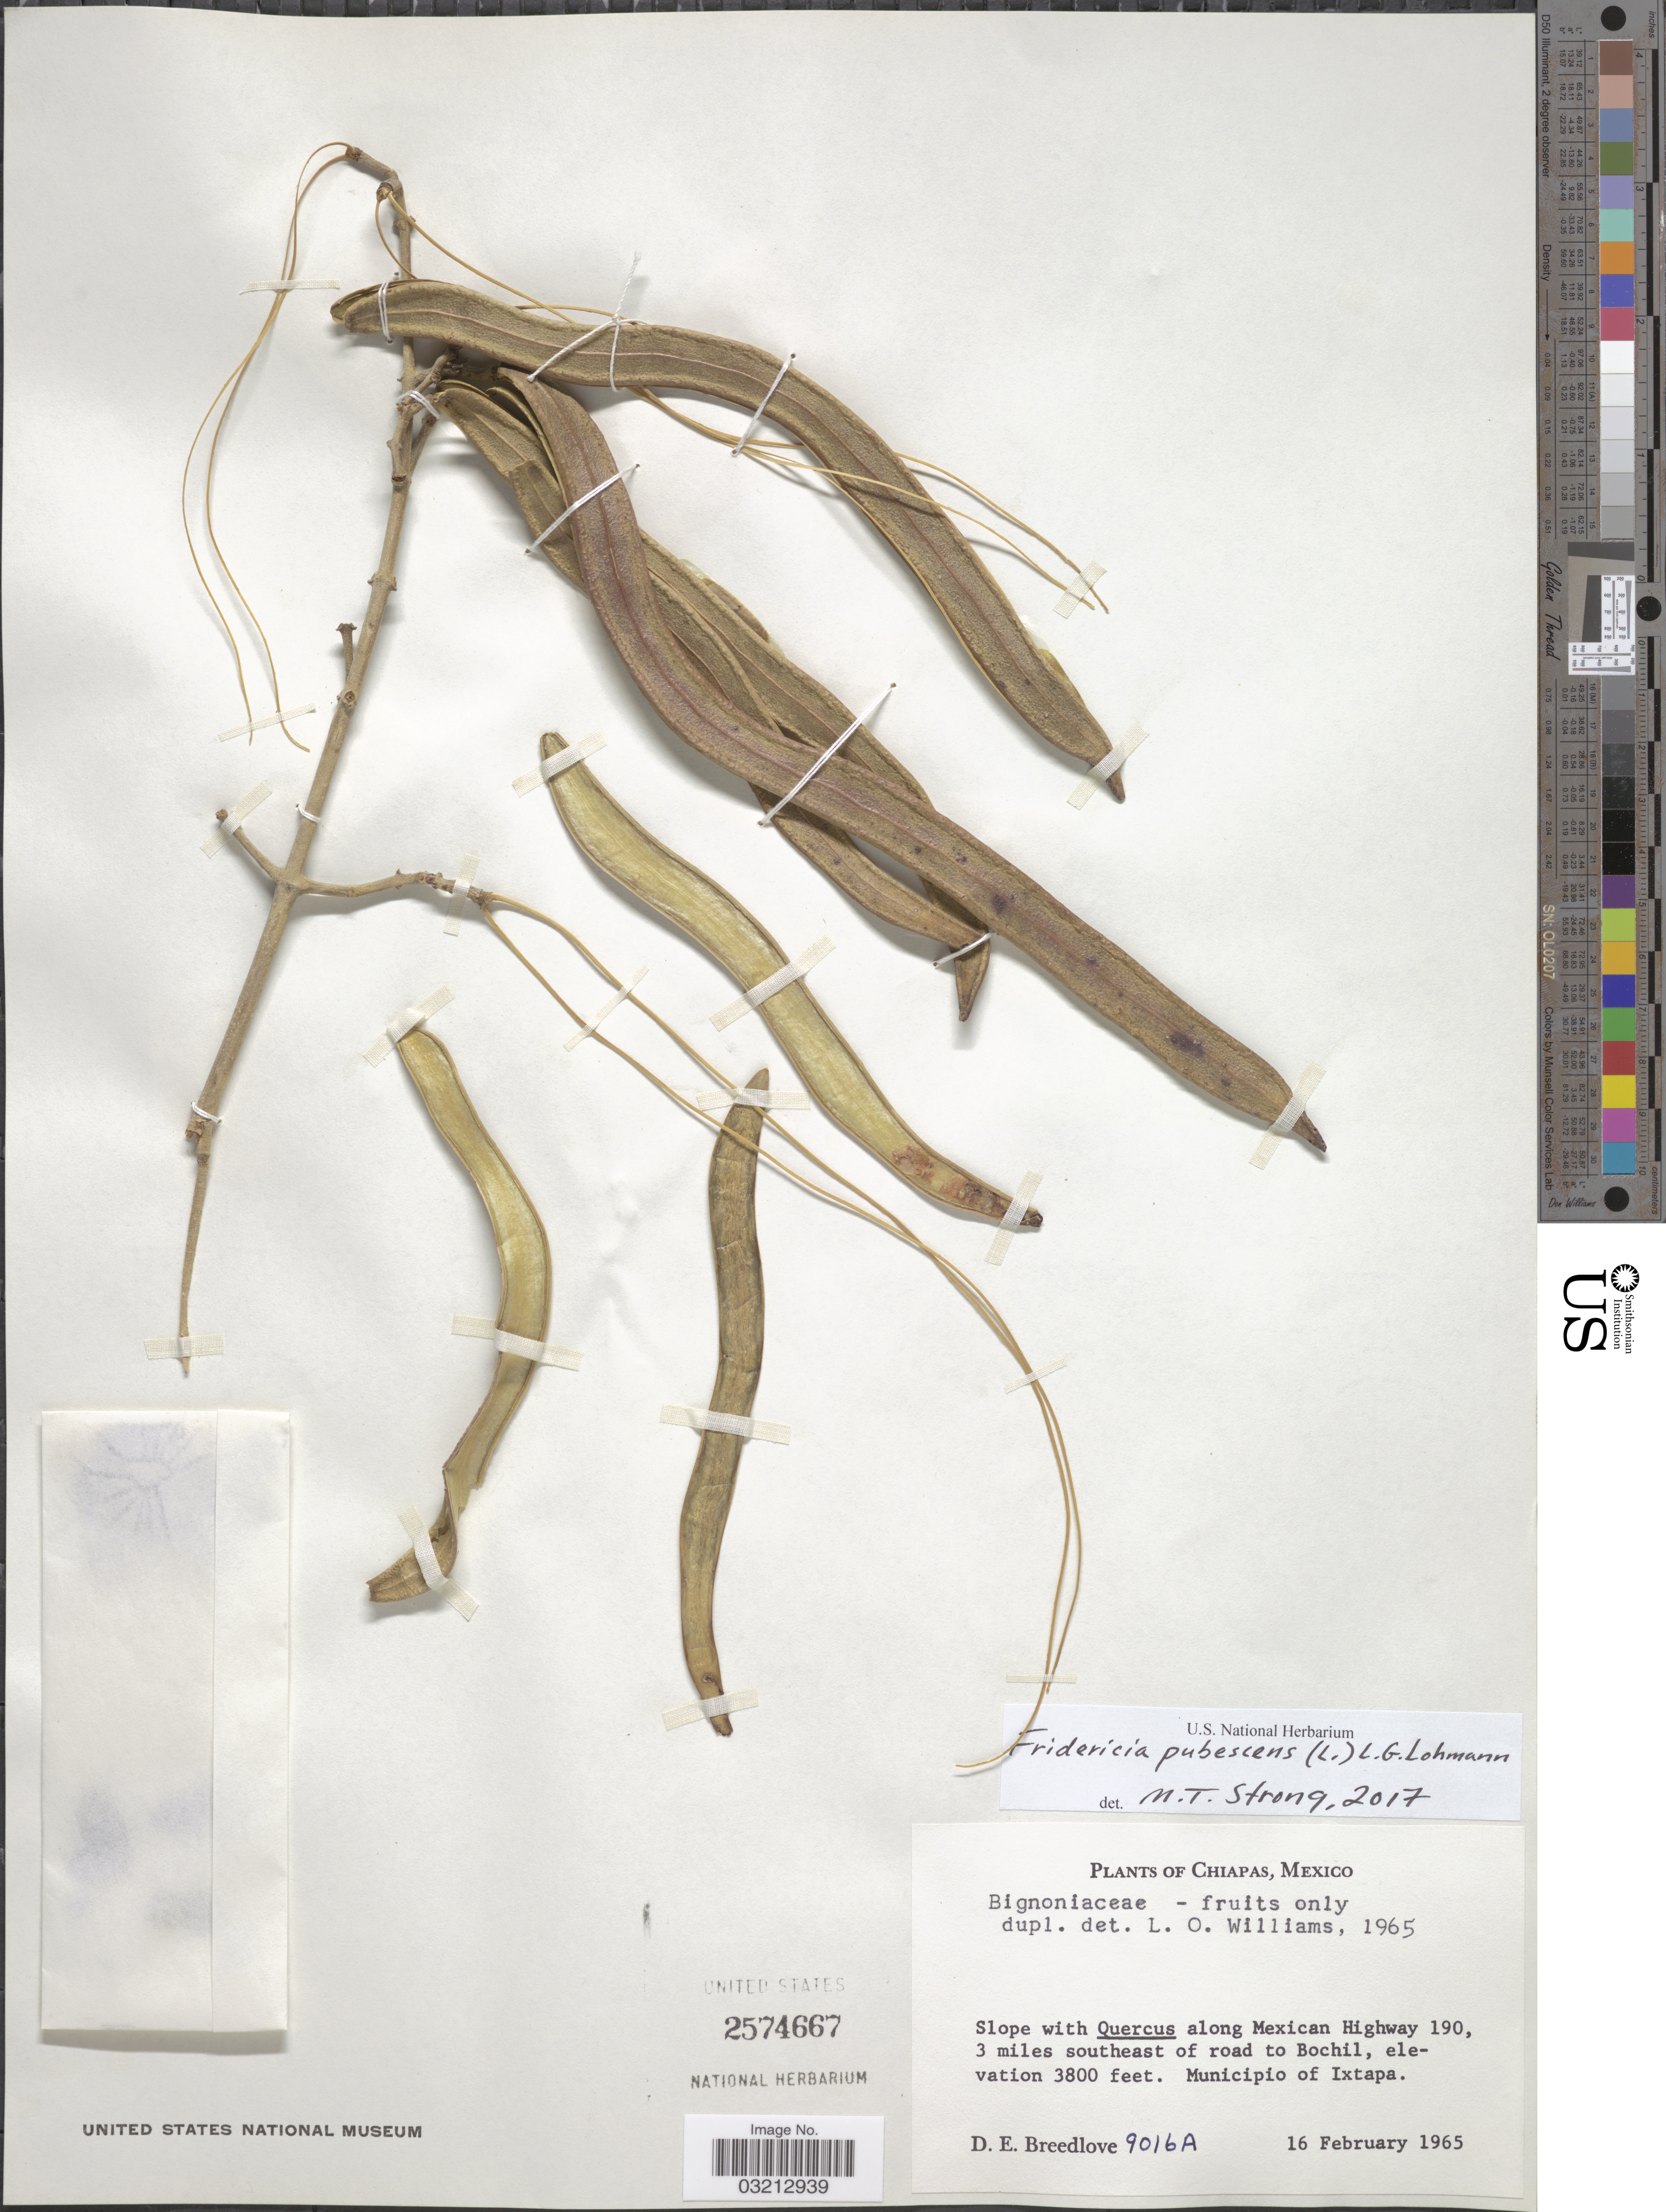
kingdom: Plantae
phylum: Tracheophyta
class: Magnoliopsida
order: Lamiales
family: Bignoniaceae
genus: Fridericia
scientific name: Fridericia pubescens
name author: (L.) L.G. Lohmann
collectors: D. E. Breedlove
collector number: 9016A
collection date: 1965-02-16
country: Mexico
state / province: Chiapas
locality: Along Mexican Highway 190, 3 miles southeast of road to Bochil. Municipio of Ixtapa.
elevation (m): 1158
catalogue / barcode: US 2574667